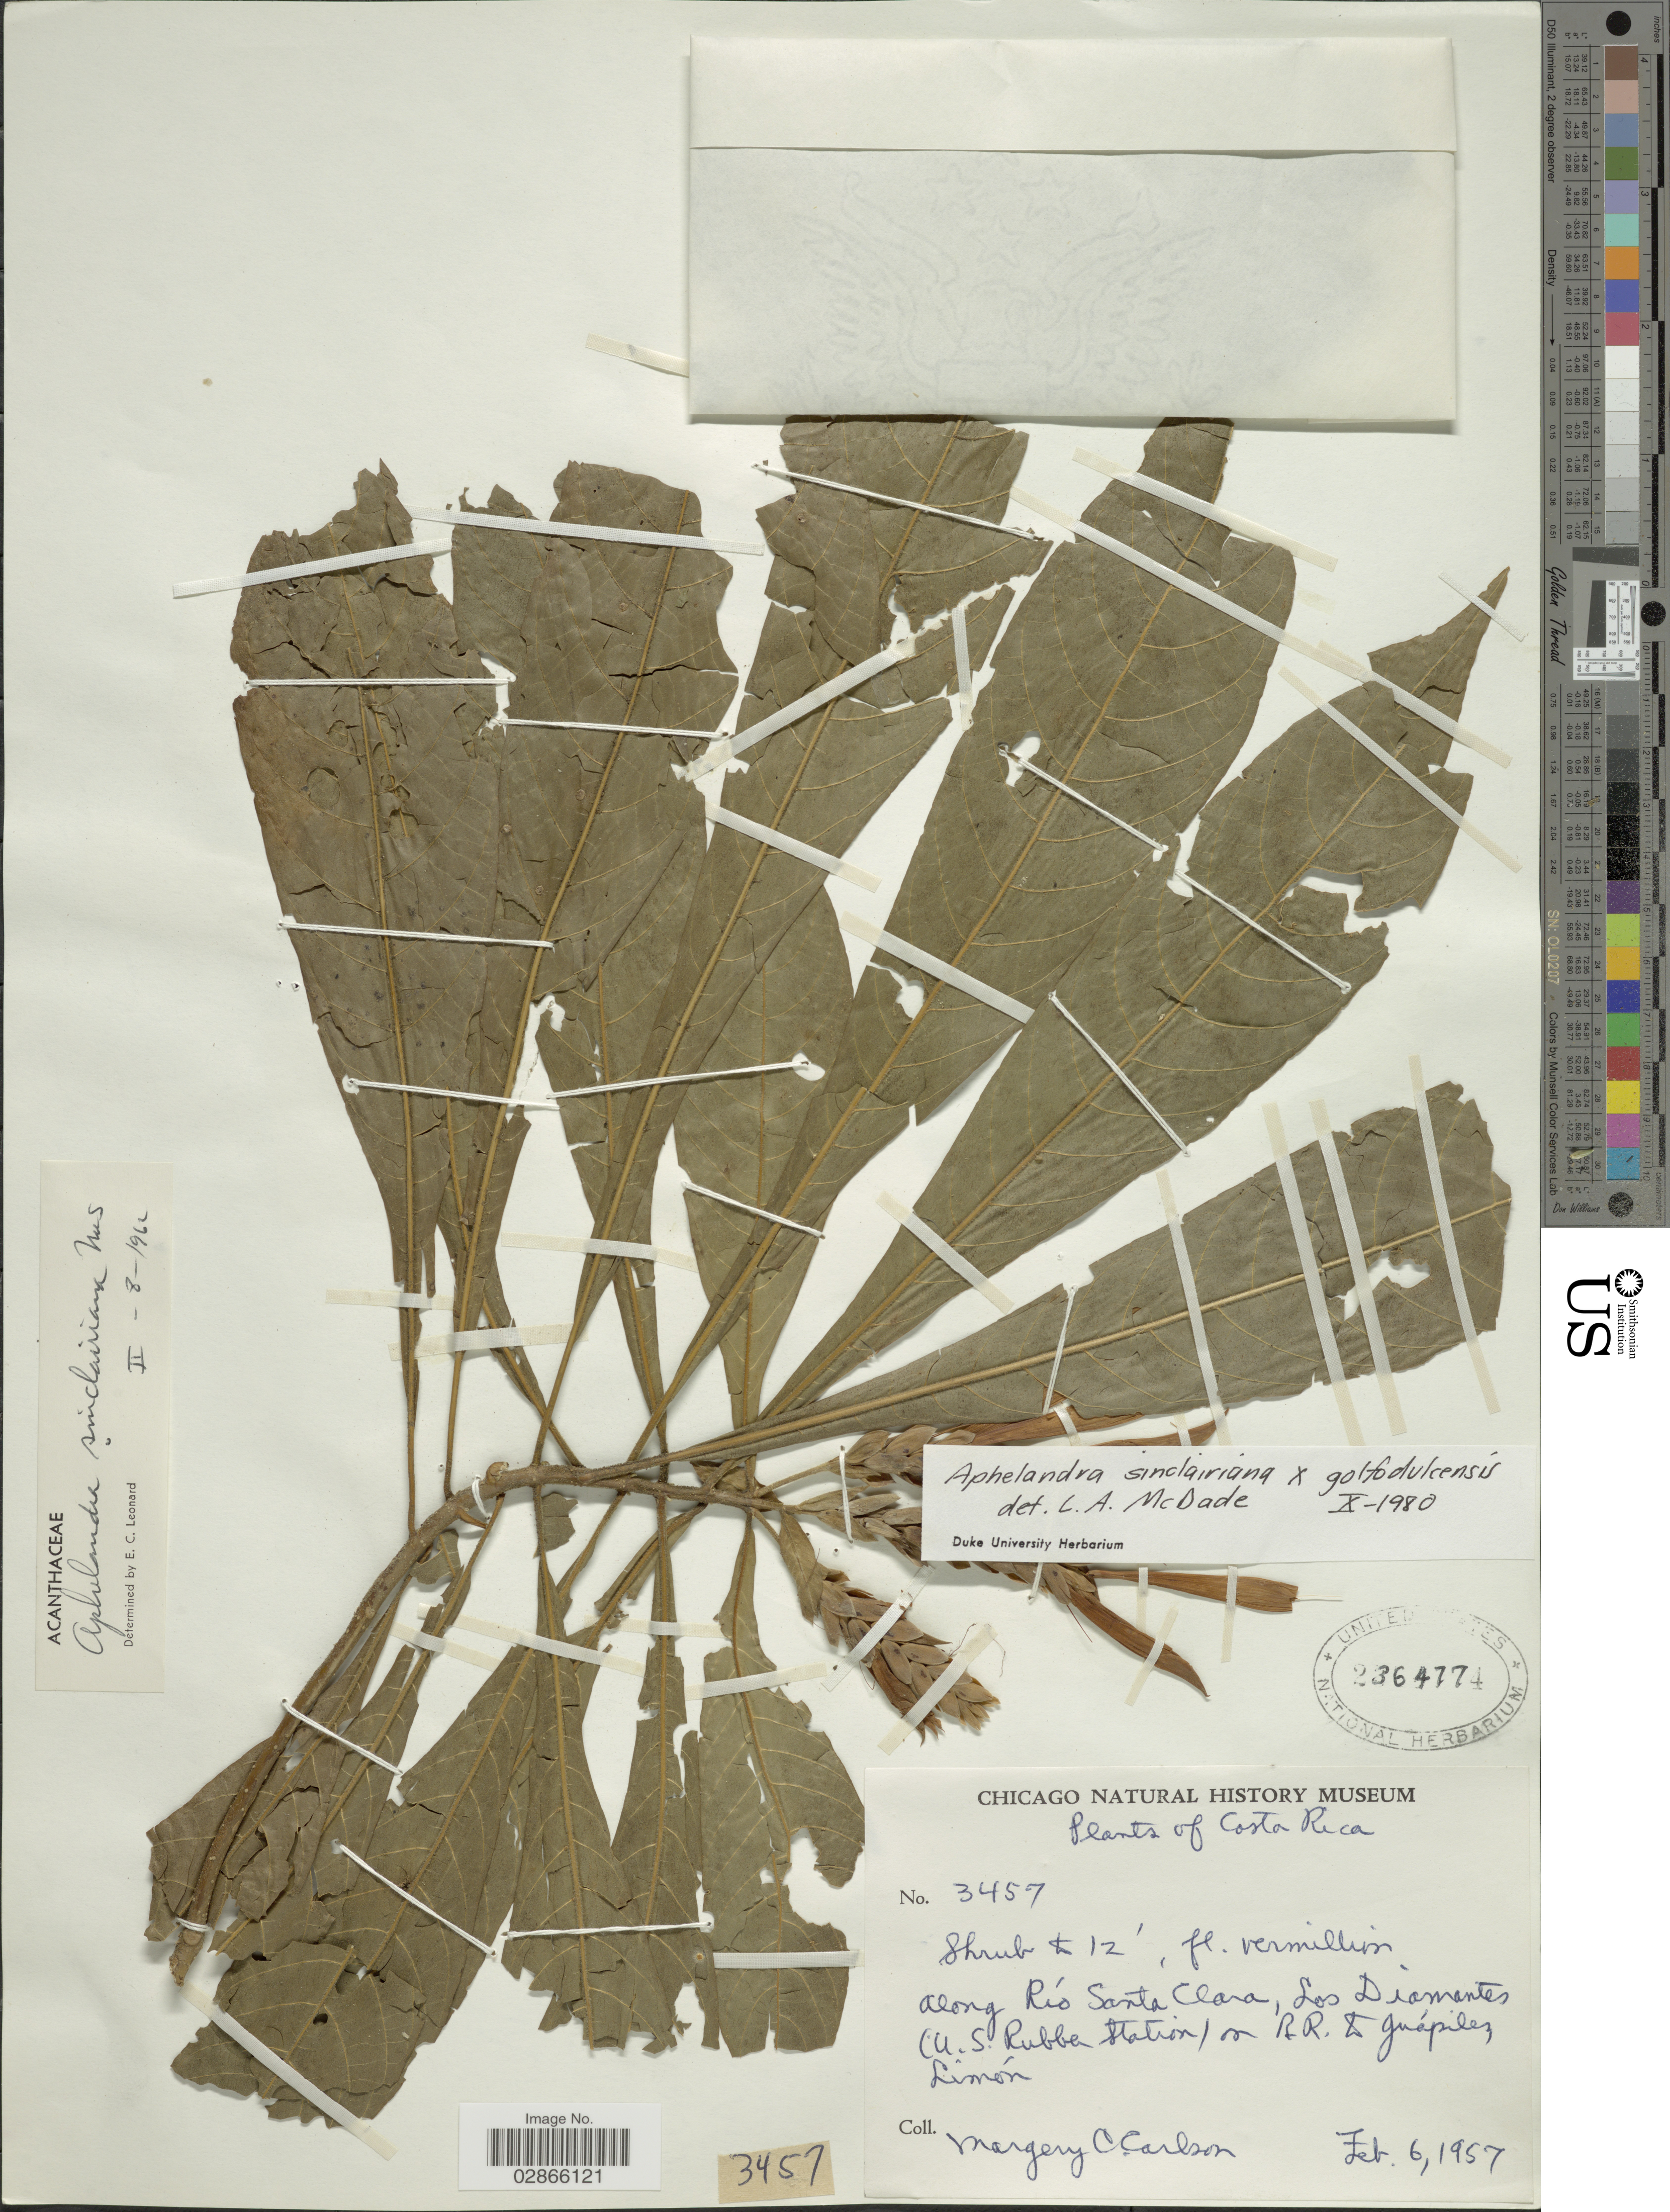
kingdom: Plantae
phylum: Tracheophyta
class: Magnoliopsida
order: Lamiales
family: Acanthaceae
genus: Aphelandra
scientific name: Aphelandra sinclairiana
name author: Nees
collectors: M. C. Carlson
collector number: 3457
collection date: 1957-02-06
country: Costa Rica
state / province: Limón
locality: Along Río Santa Clara, Los Diamantes (U.S. Rubber Station) on R.R & Guápiles, Limón.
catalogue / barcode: US 2364774